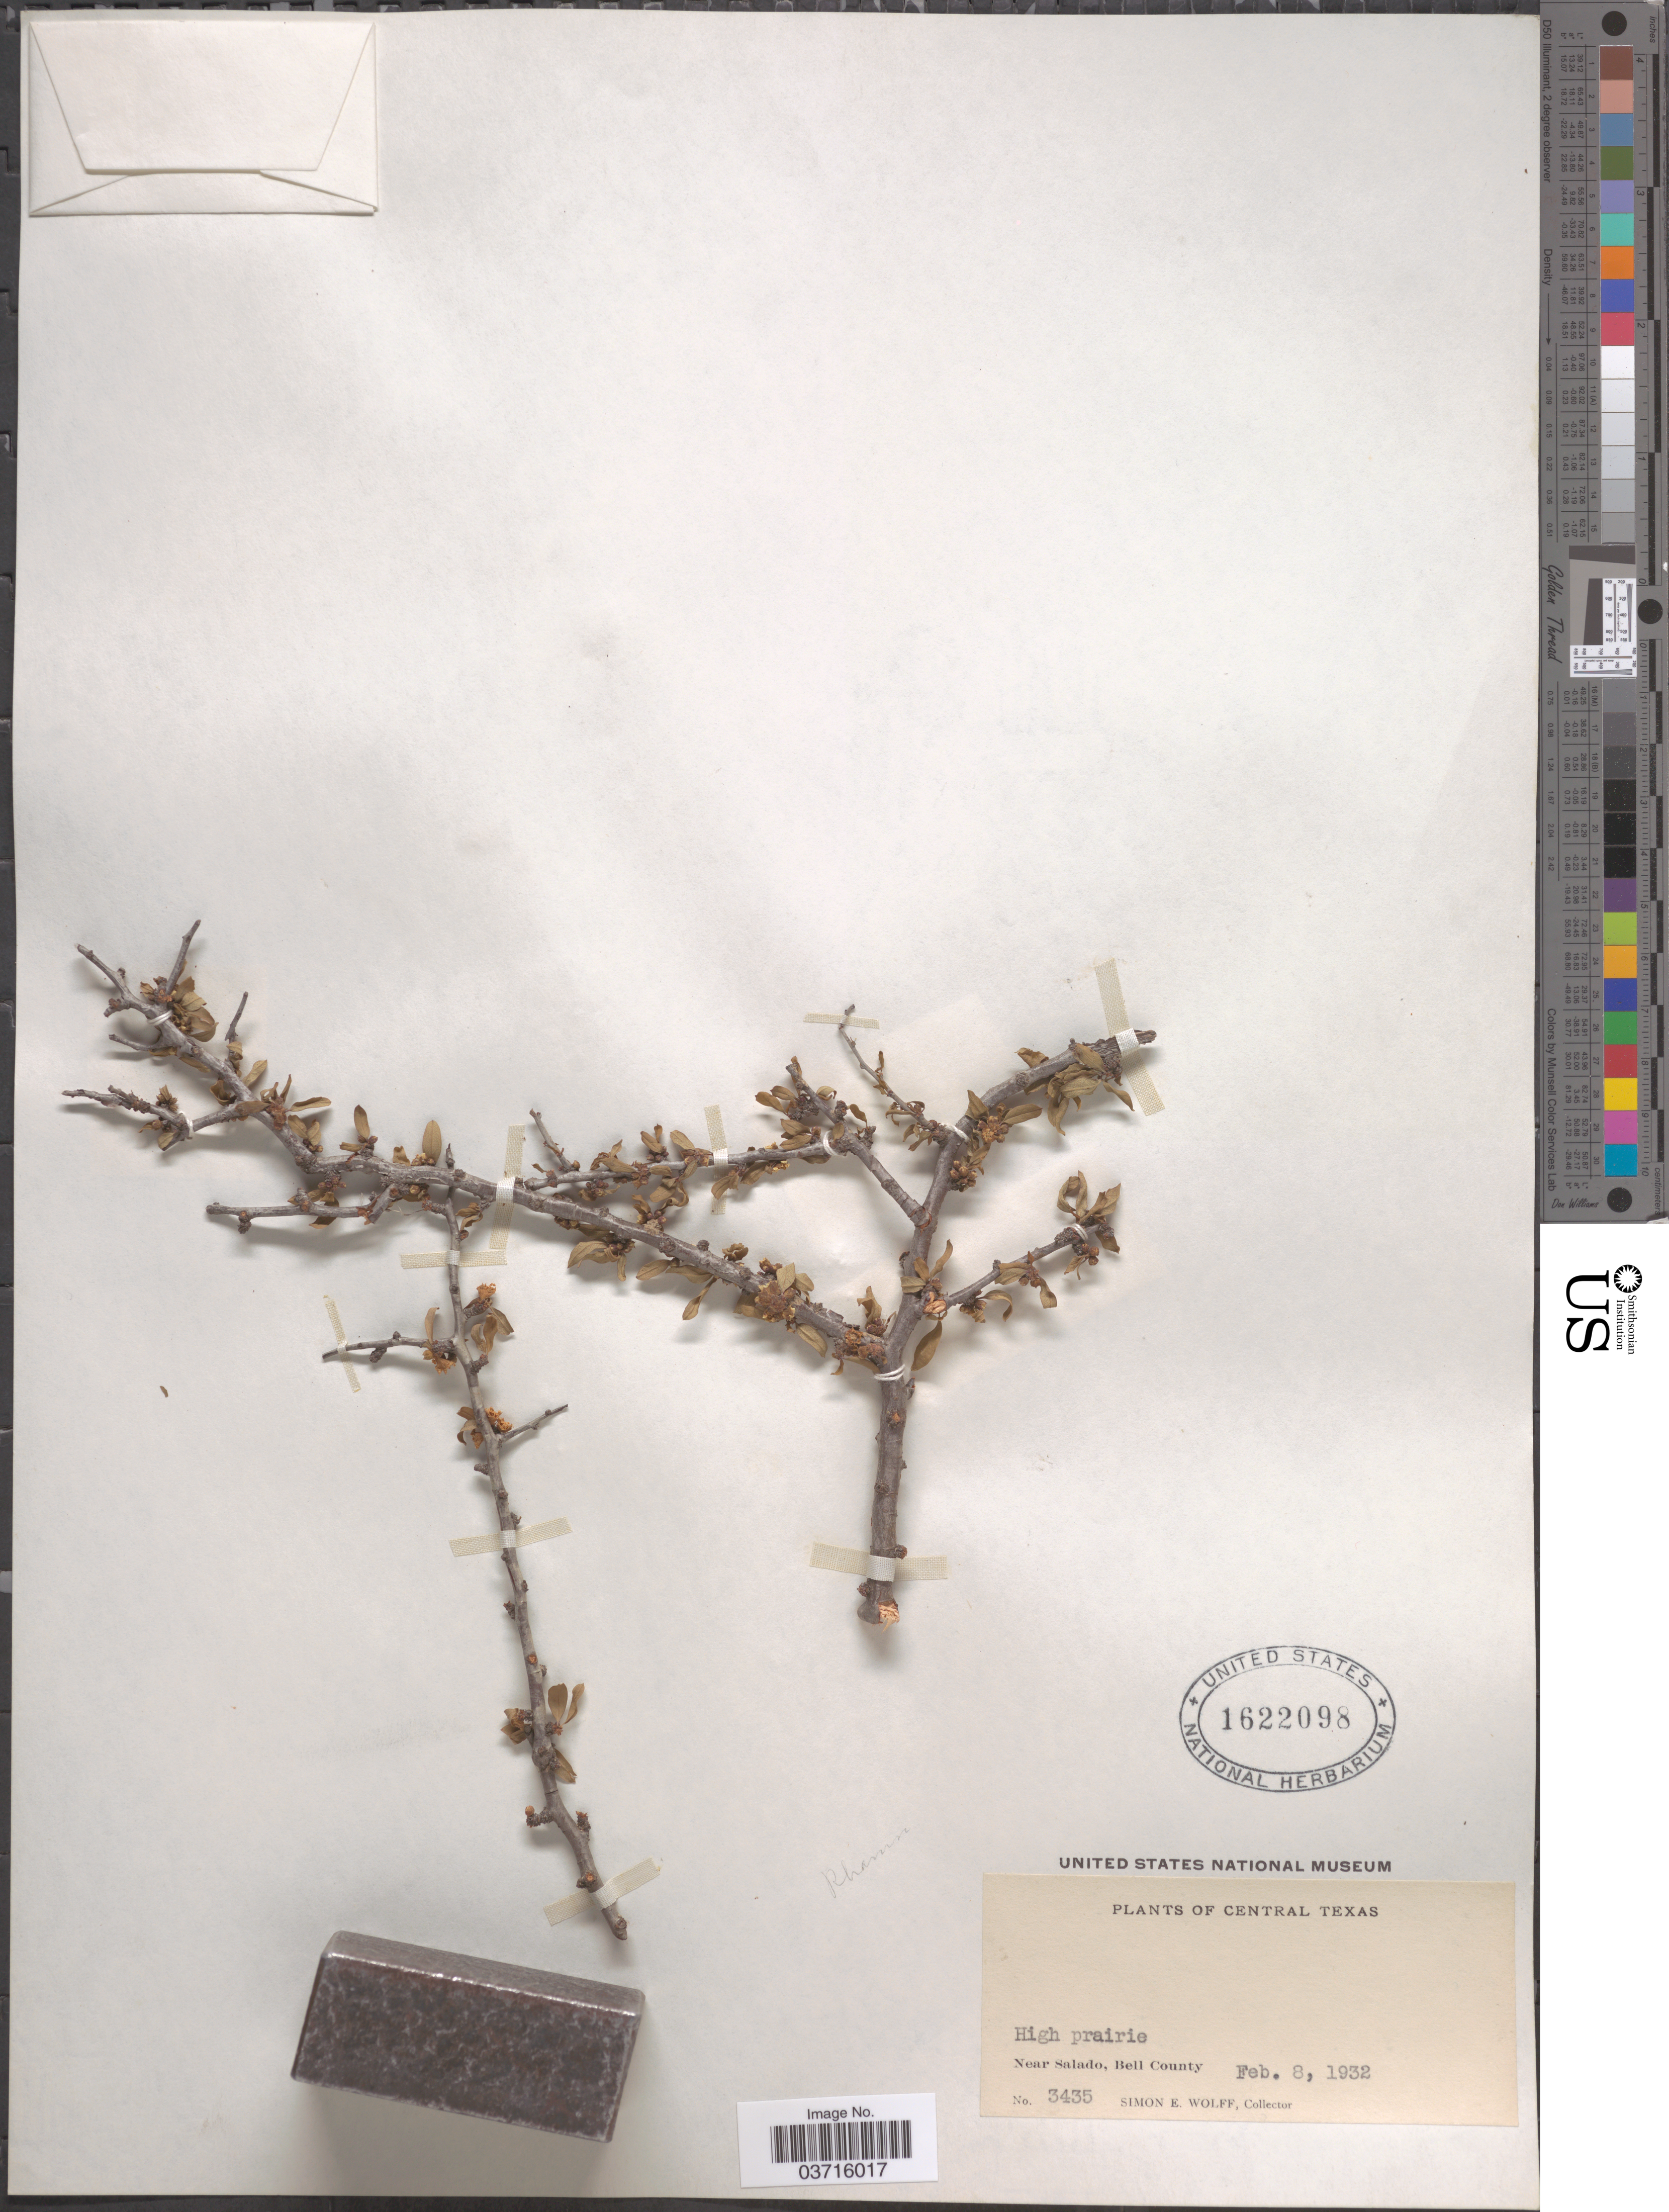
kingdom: Plantae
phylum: Tracheophyta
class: Magnoliopsida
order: Rosales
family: Rosaceae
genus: Prunus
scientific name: Prunus minutiflora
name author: Engelm. ex A. Gray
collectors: S. E. Wolff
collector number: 3435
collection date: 1932-02-08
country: United States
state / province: Texas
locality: Central Texas. Near Salado, Bell County.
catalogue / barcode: US 1622098